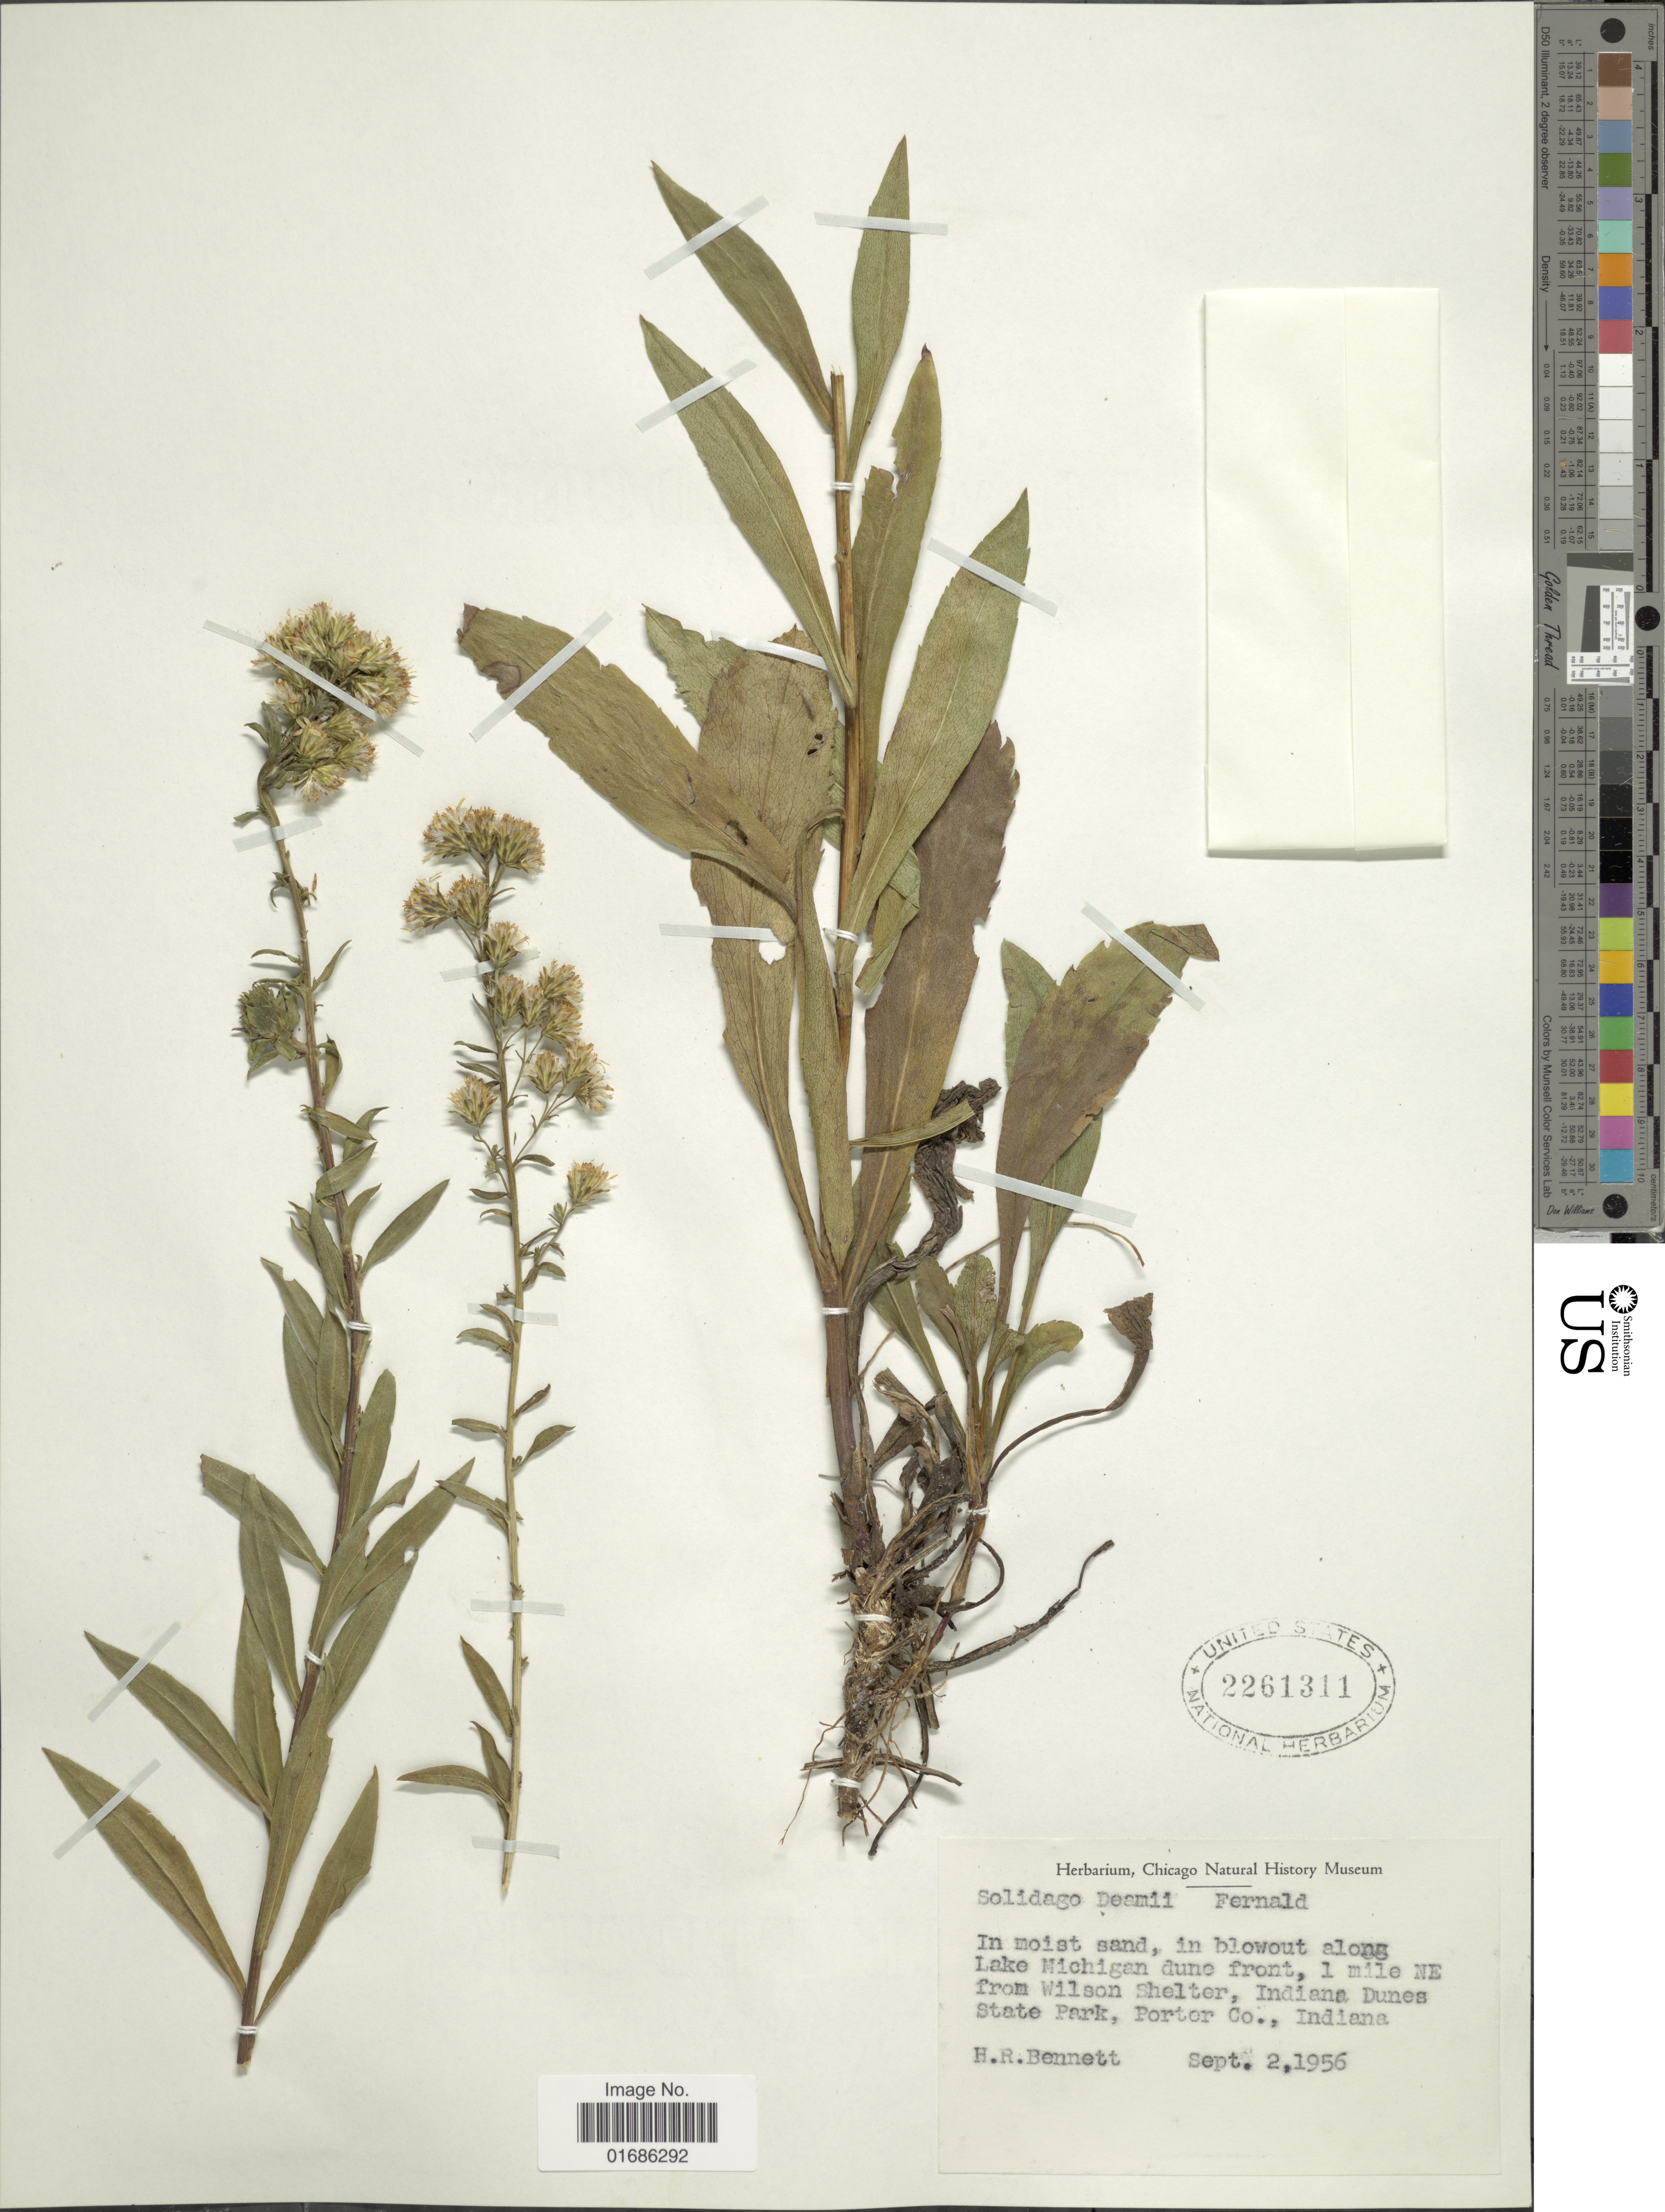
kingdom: Plantae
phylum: Tracheophyta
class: Magnoliopsida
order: Asterales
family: Asteraceae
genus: Solidago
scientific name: Solidago deamii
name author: Fernald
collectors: H. R. Bennett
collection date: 1956-09-02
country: United States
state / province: Indiana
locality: In moist sand, in blowout along Lake Michigan dune front, 1 mile NE from Wilson Shelter, Indiana Dunes State Park, Porter Co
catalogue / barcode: US 2261311